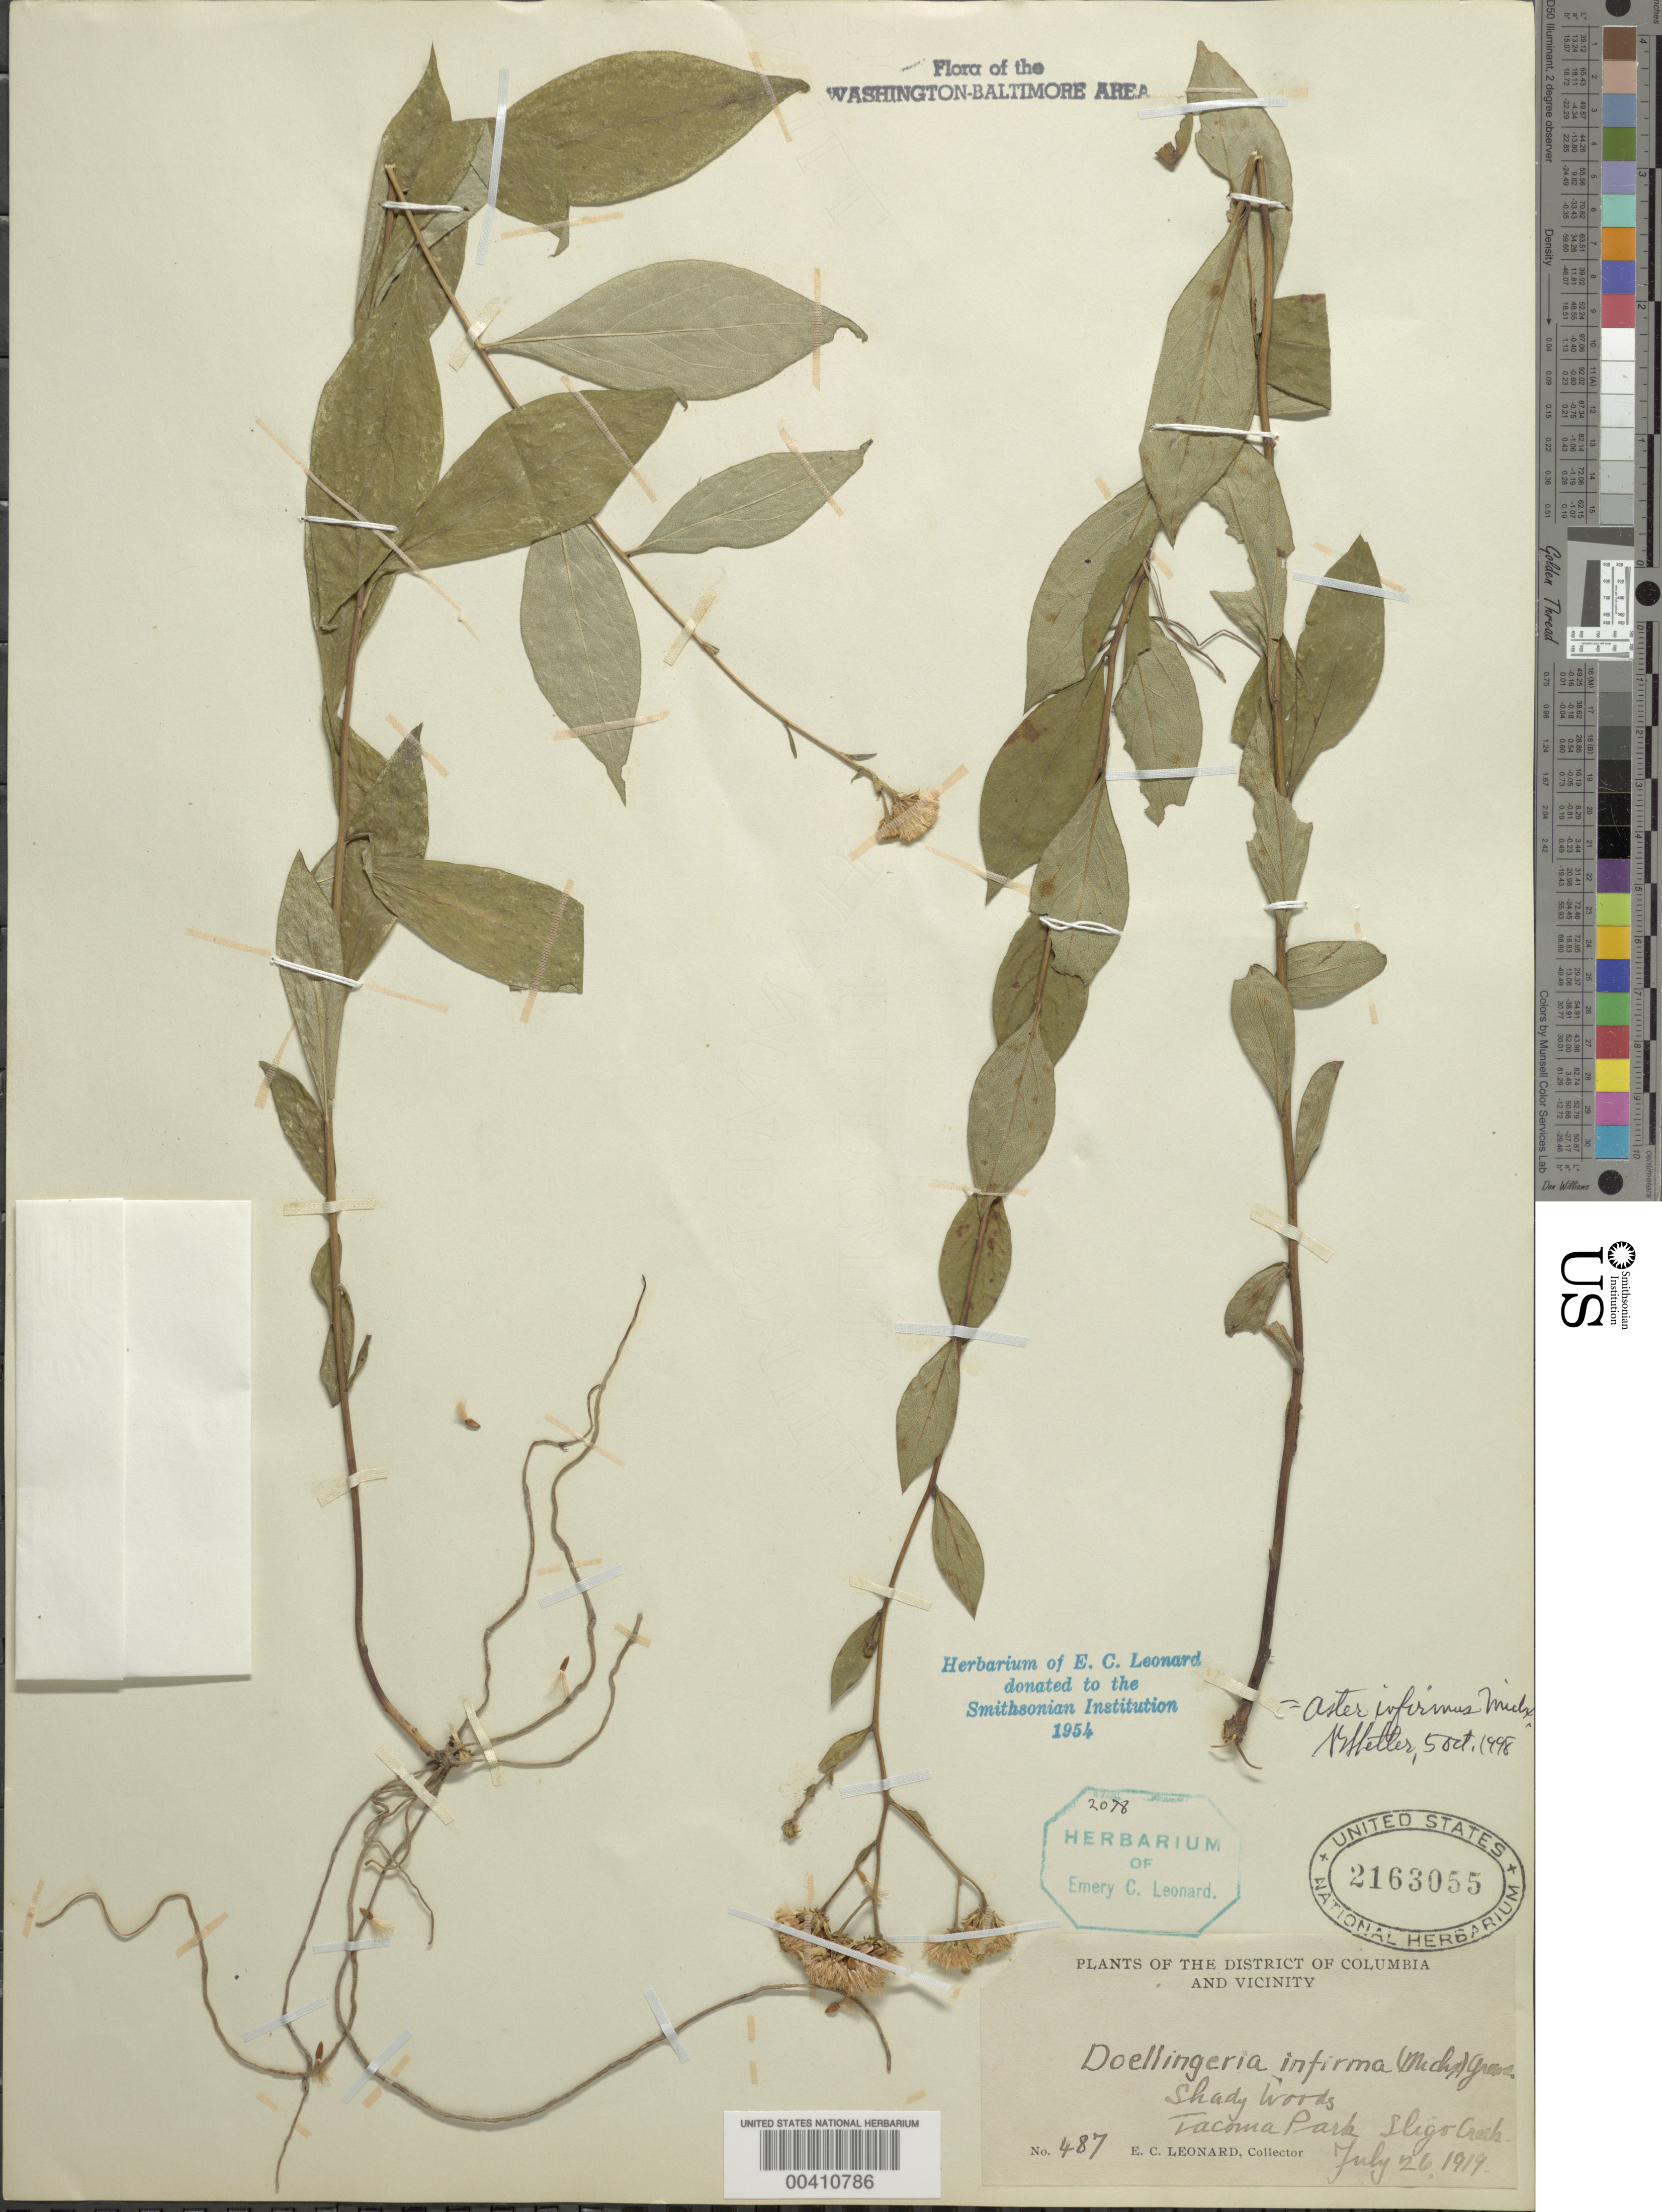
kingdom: Plantae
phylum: Tracheophyta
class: Magnoliopsida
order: Asterales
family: Asteraceae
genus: Doellingeria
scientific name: Doellingeria infirma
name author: (Michx.) Greene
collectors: E. C. Leonard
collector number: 487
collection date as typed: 26 Jul 1919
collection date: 1919-07-26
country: United States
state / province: Maryland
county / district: Montgomery / Prince George's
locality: Tacoma Park, Sligo Creek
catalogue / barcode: US 2163055